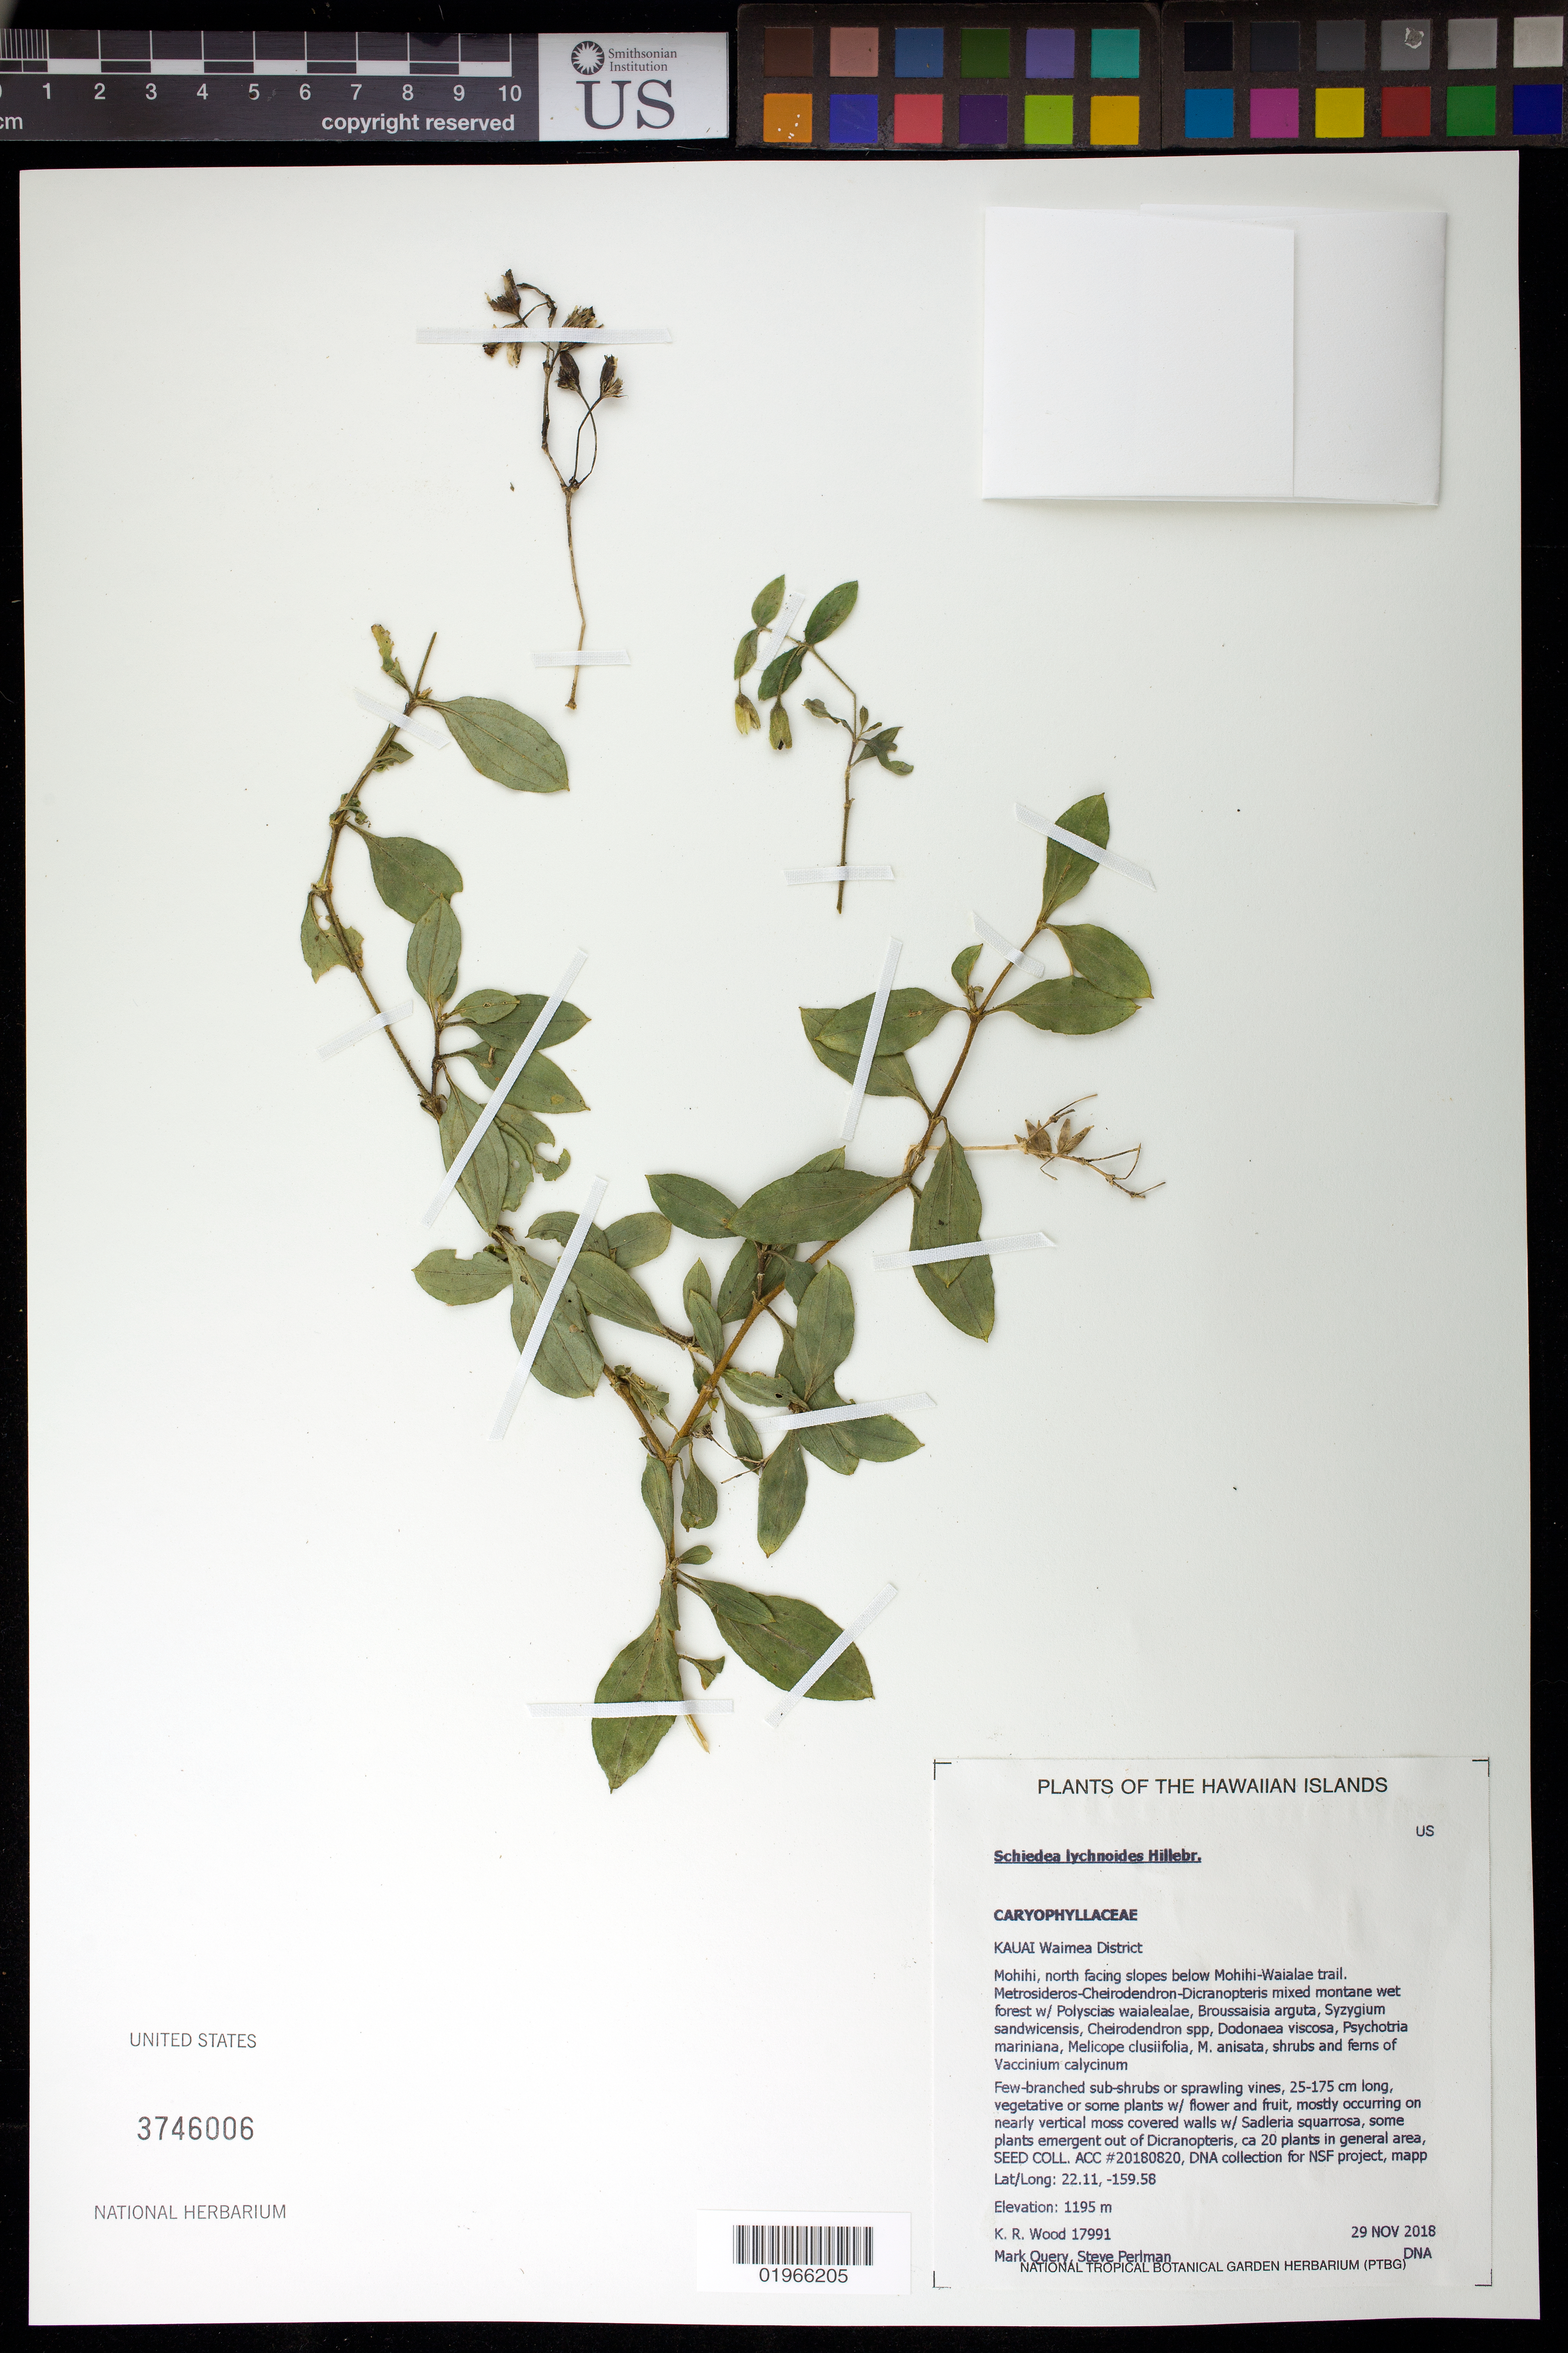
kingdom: Plantae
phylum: Tracheophyta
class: Magnoliopsida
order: Caryophyllales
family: Caryophyllaceae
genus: Schiedea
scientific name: Schiedea lychnoides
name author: Hillebr.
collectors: K. R. Wood, M. Query & S. P. Perlman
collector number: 17991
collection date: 2018-11-29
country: United States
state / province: Hawaii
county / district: Kauai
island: Kaua'i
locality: Waimea District, Mohihi, slopes below Mohihi-Waialae trail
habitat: Mixed montane wet forest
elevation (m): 1195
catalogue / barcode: US 3746006